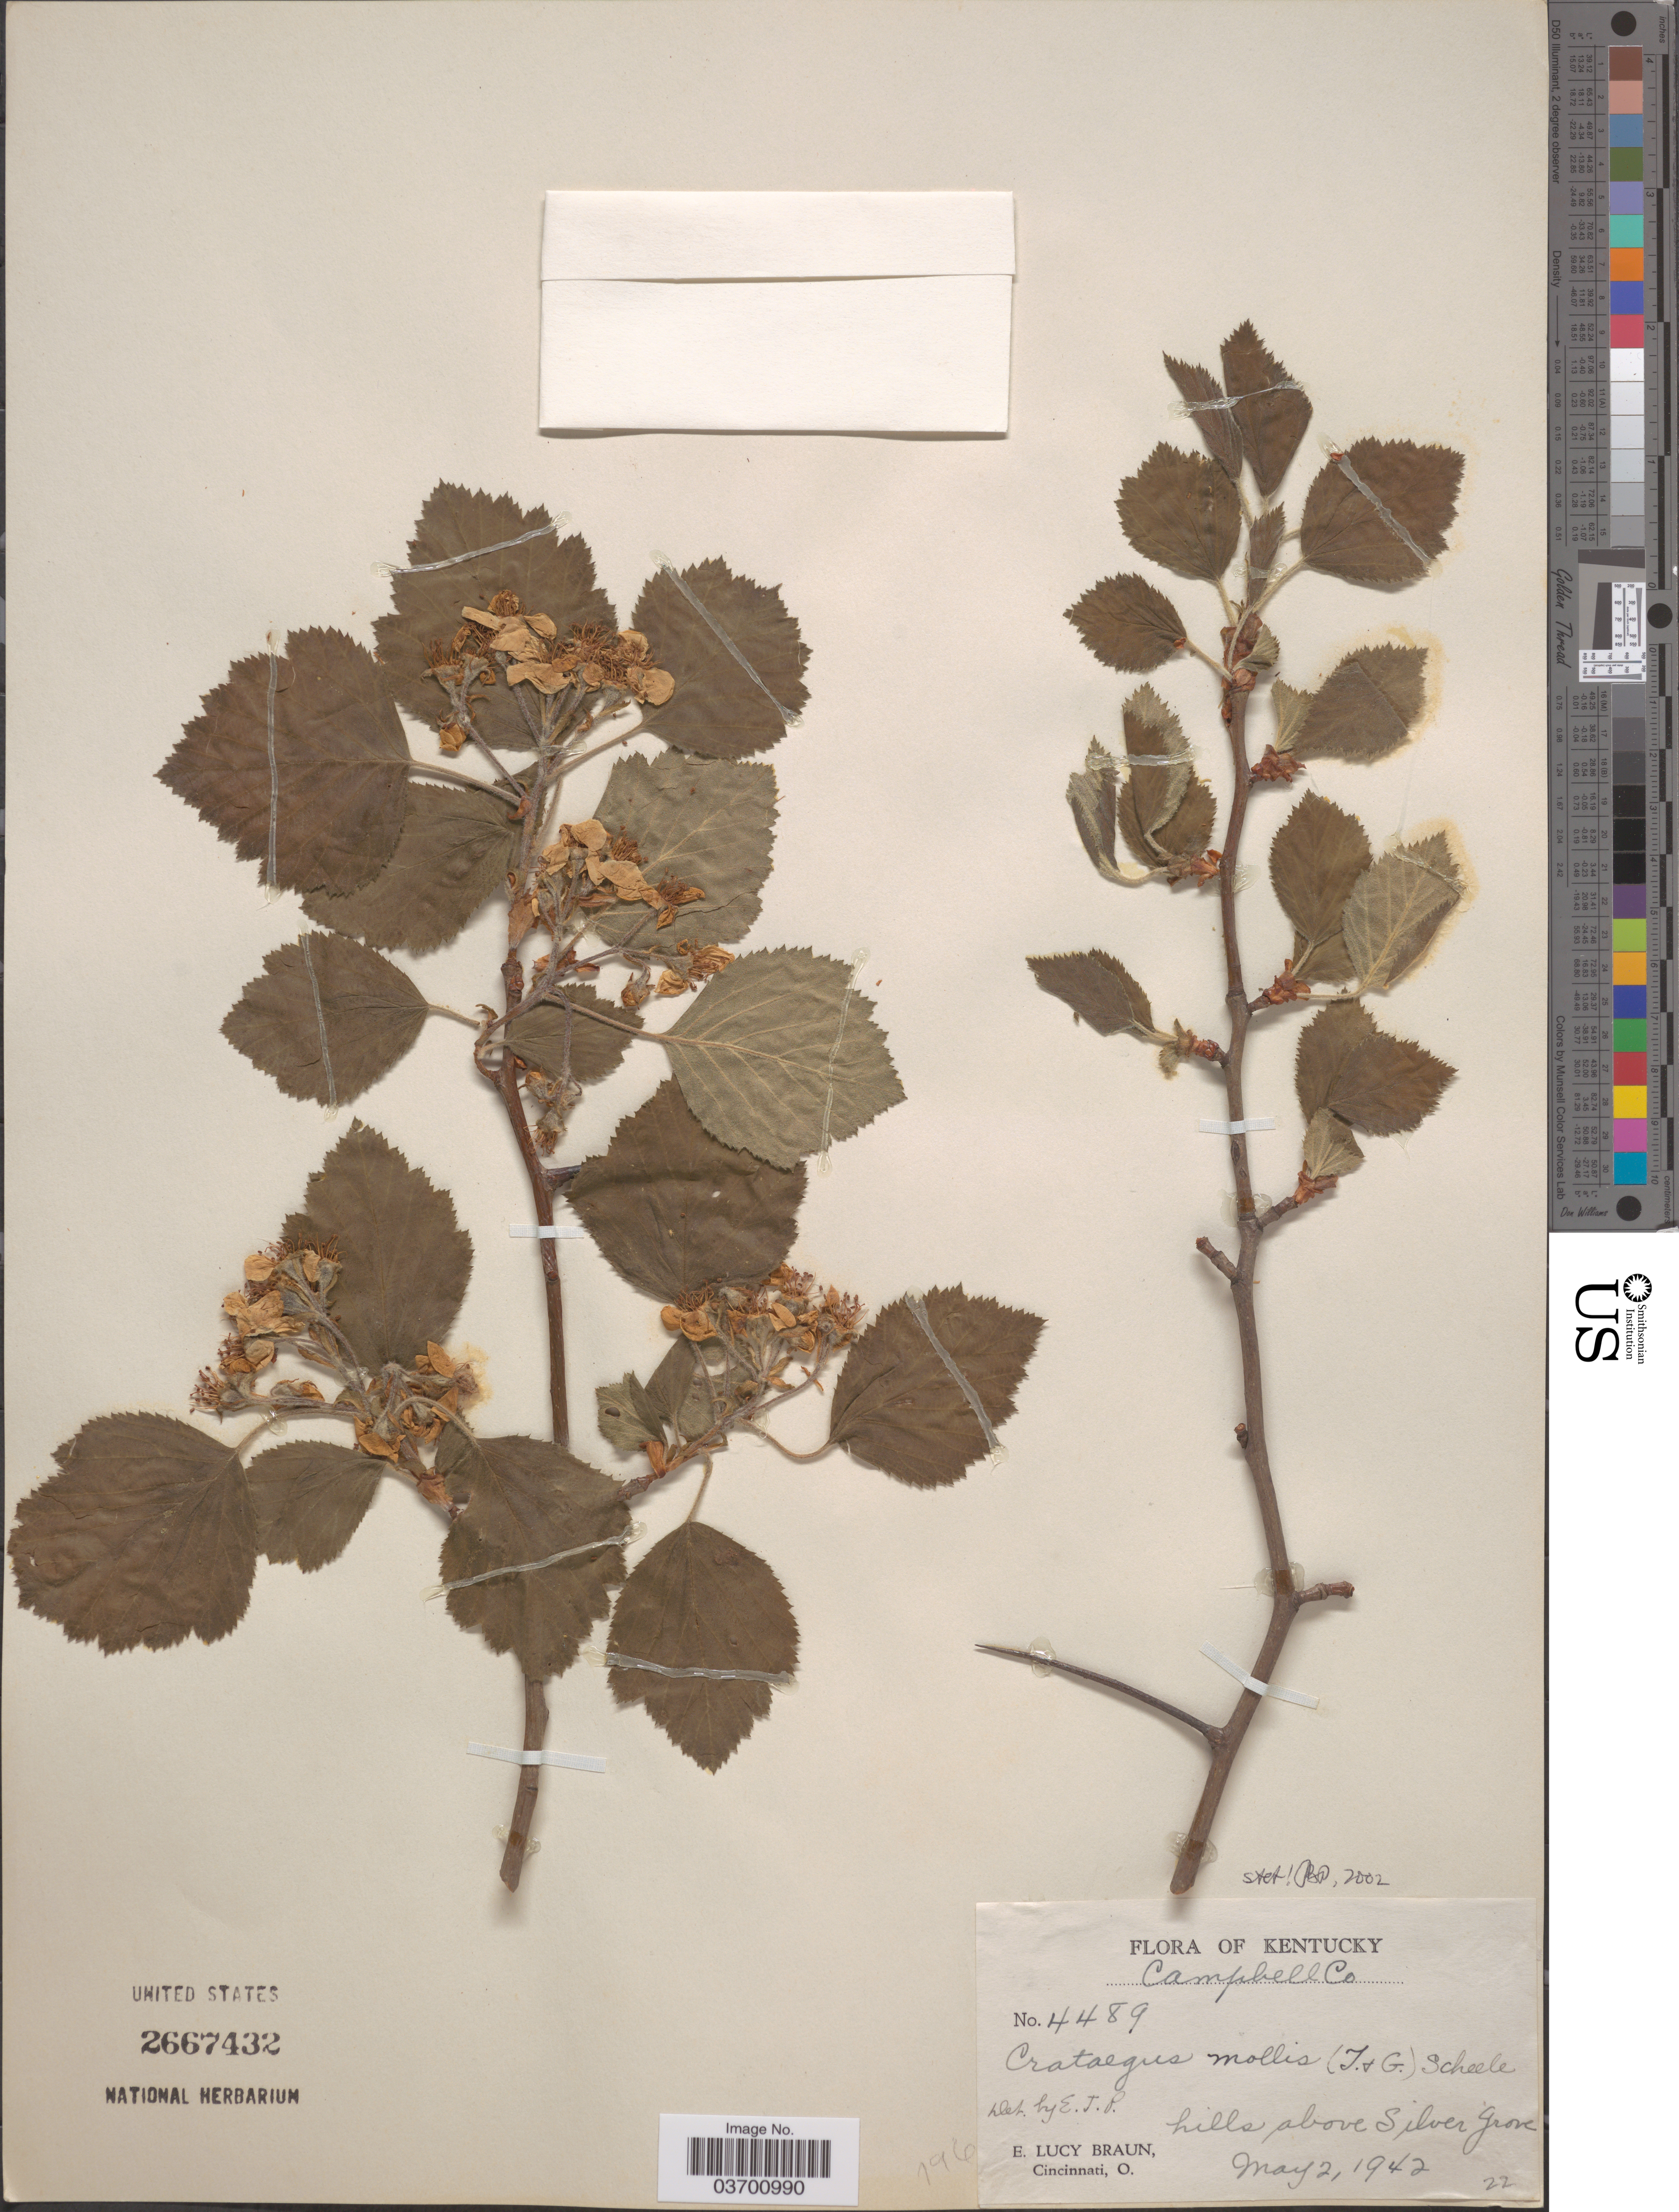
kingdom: Plantae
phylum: Tracheophyta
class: Magnoliopsida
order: Rosales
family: Rosaceae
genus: Crataegus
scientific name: Crataegus mollis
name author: (Torr. & A. Gray) Scheele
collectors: E. L. Braun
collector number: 4489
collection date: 1942-05-02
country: United States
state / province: Kentucky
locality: Campbell Co. Hills above Silver Grove.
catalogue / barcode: US 2667432